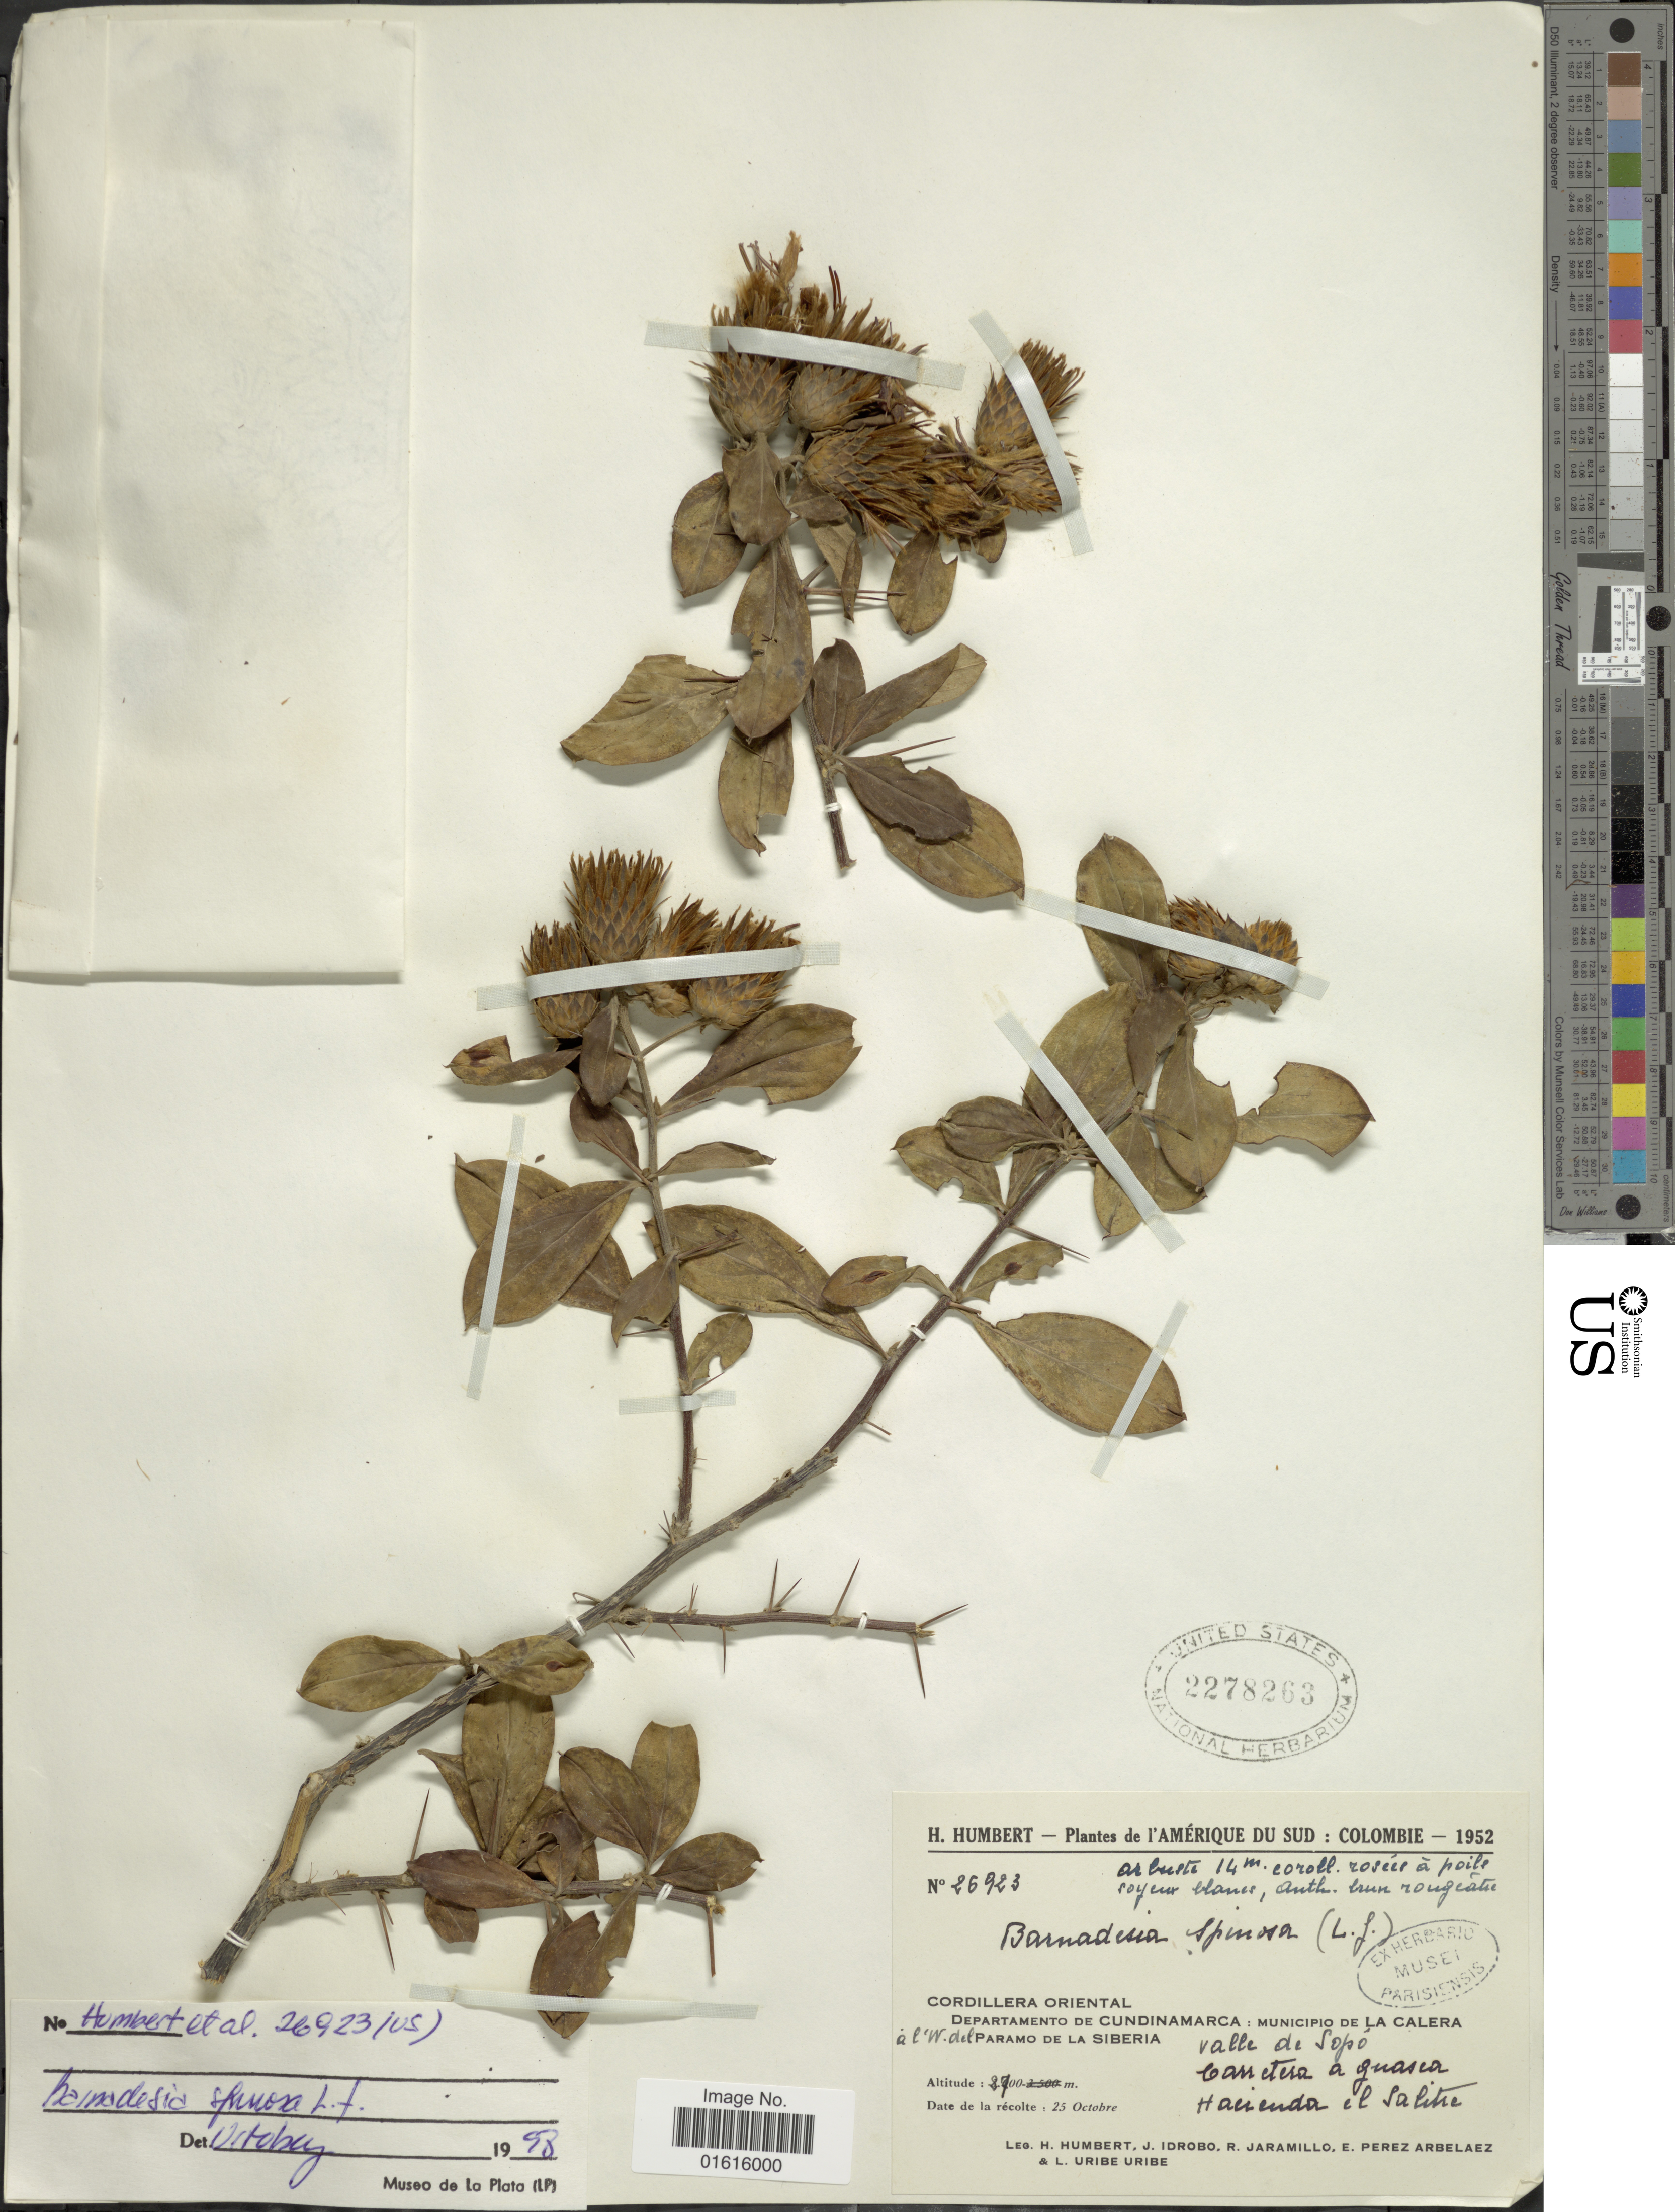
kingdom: Plantae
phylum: Tracheophyta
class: Magnoliopsida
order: Asterales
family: Asteraceae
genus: Barnadesia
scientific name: Barnadesia spinosa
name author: L. f.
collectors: H. Humbert, J. M. Idrobo, R. Jaramillo M., E. Pérez Arbeláez & U. Uribe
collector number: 26923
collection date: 1952-10-25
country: Colombia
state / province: Cundinamarca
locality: Cordillera Oriental: Muncipio de La Calera, a l'W. del Paramo de La Siberia, Valle de Sopo, carretera a Guasca, Hacienda el Salitre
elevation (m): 2700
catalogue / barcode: US 2278263